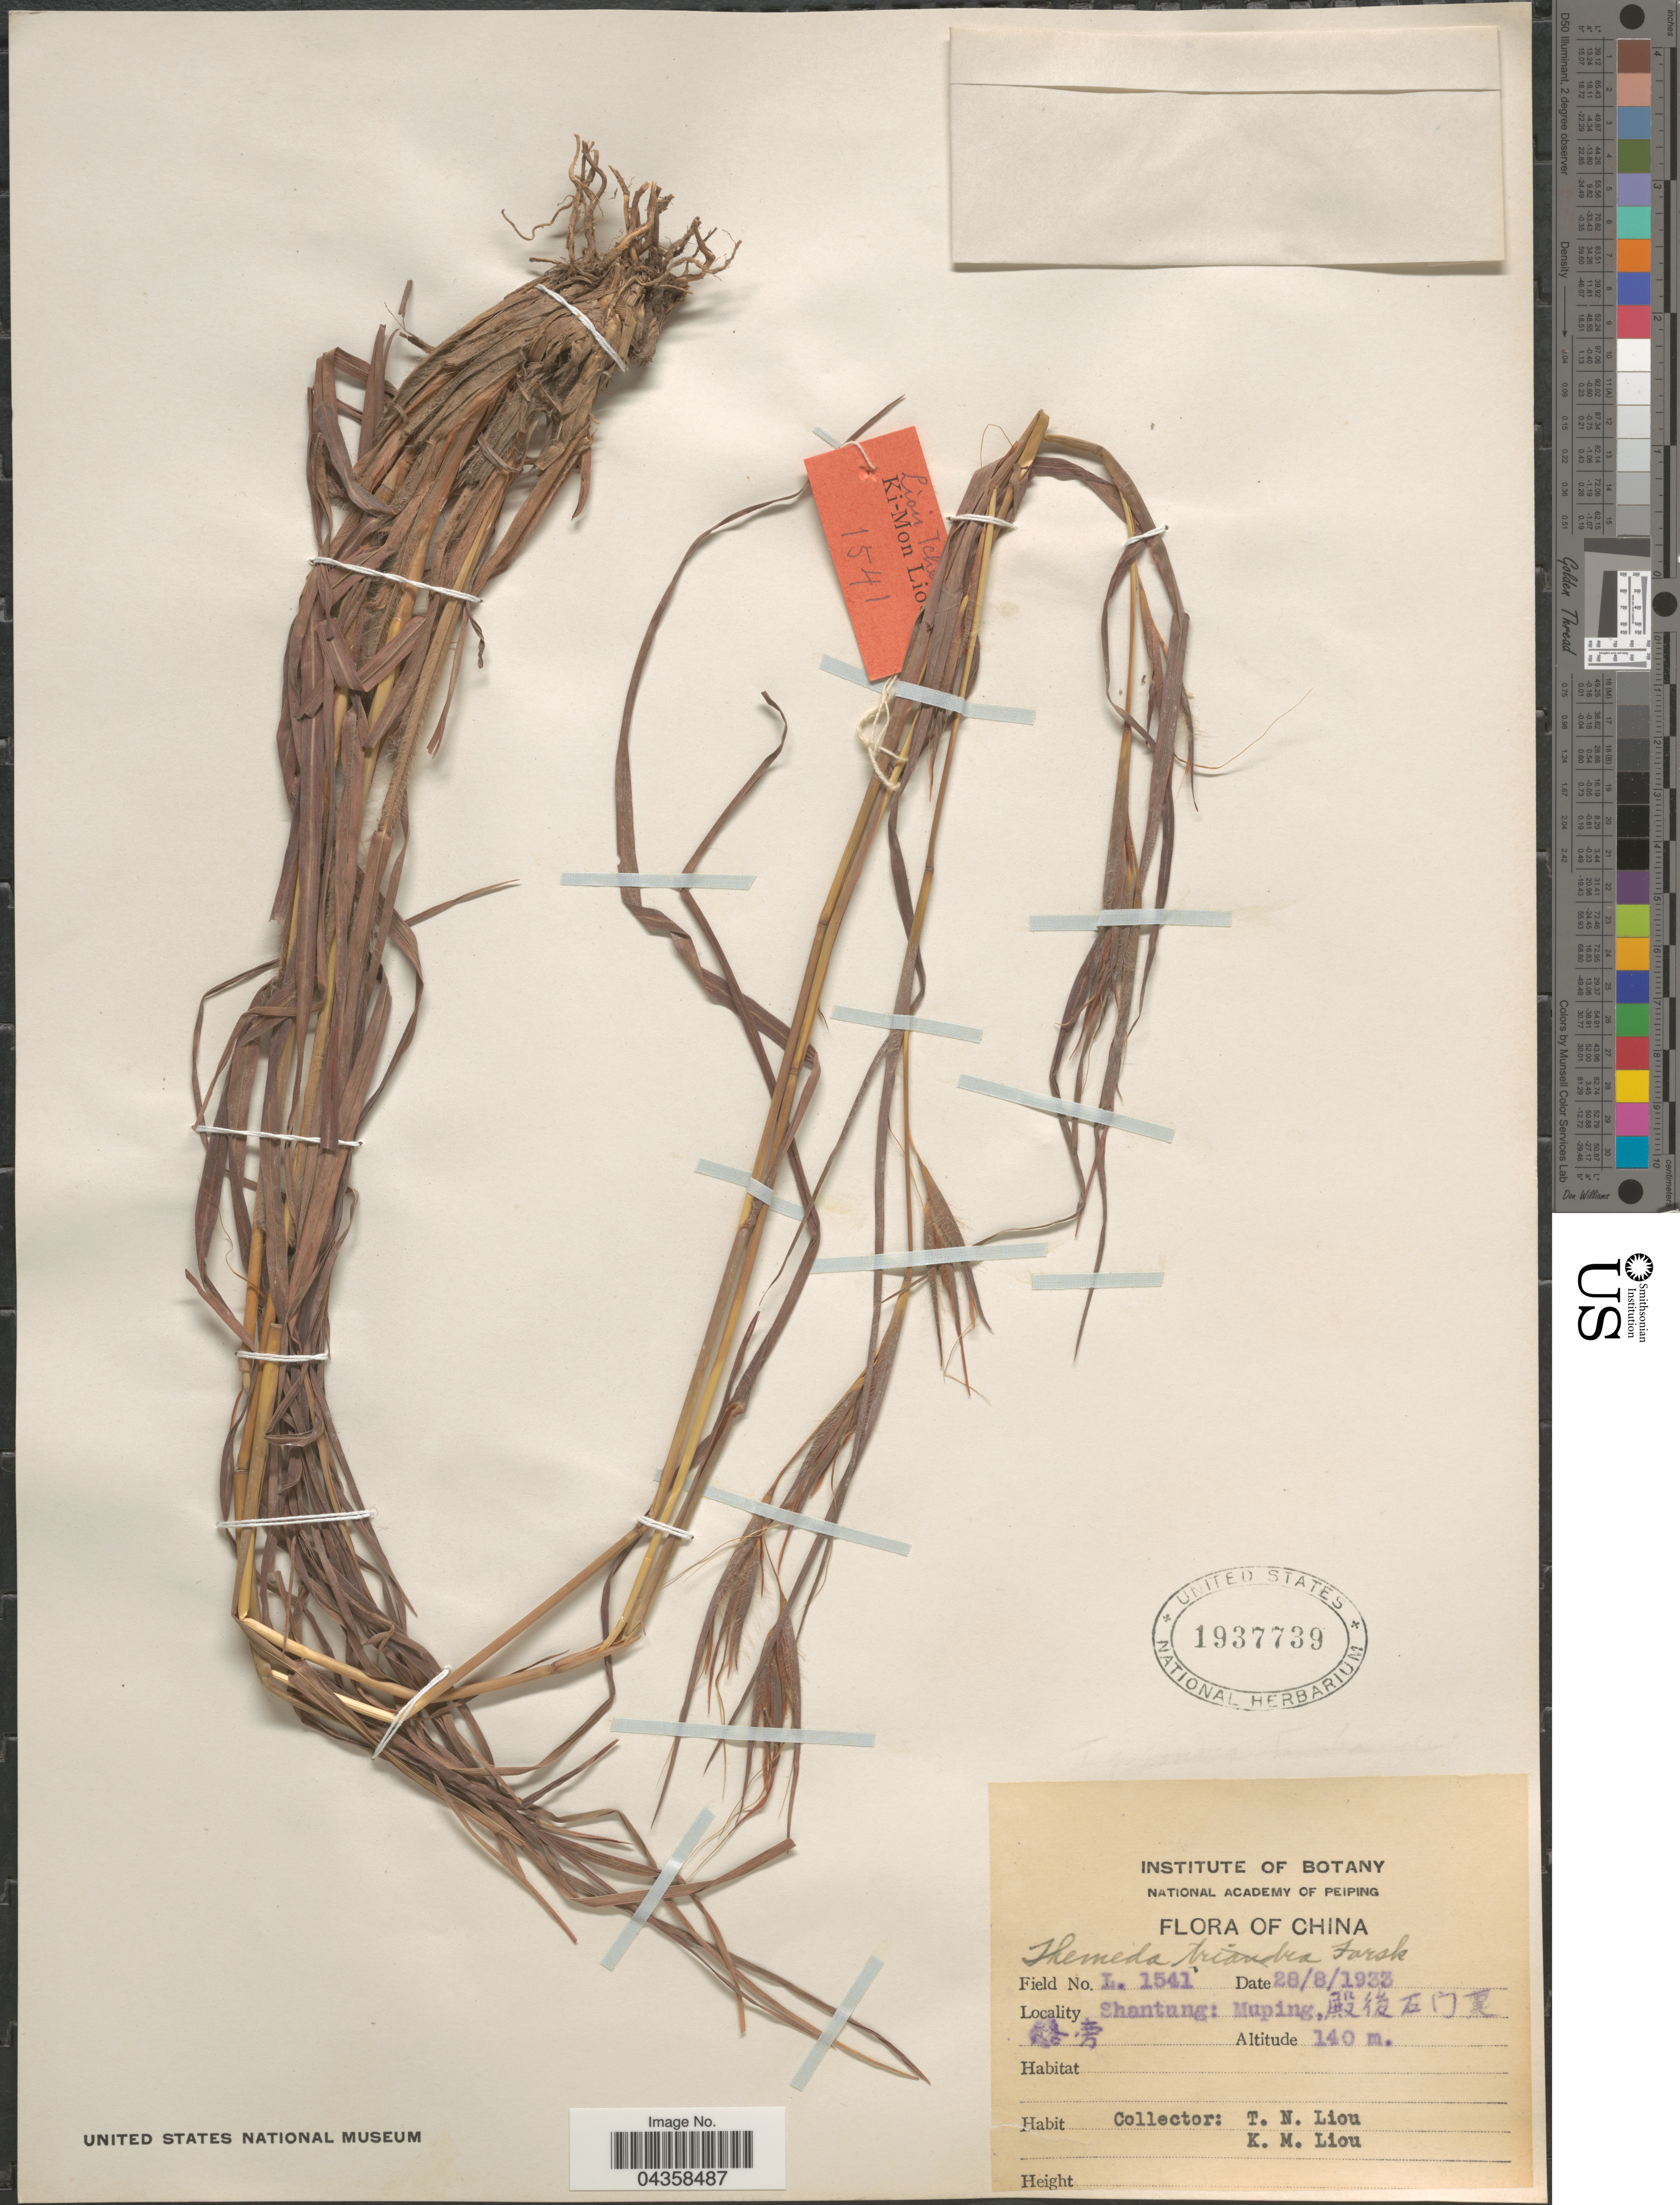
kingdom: Plantae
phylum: Tracheophyta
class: Liliopsida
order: Poales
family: Poaceae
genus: Themeda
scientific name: Themeda sp.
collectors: T. N. Liou & K. M. Liou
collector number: L. 1541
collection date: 1933-08-28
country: China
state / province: Shandong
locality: Shantung: Muping, X.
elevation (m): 140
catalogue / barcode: US 1937739